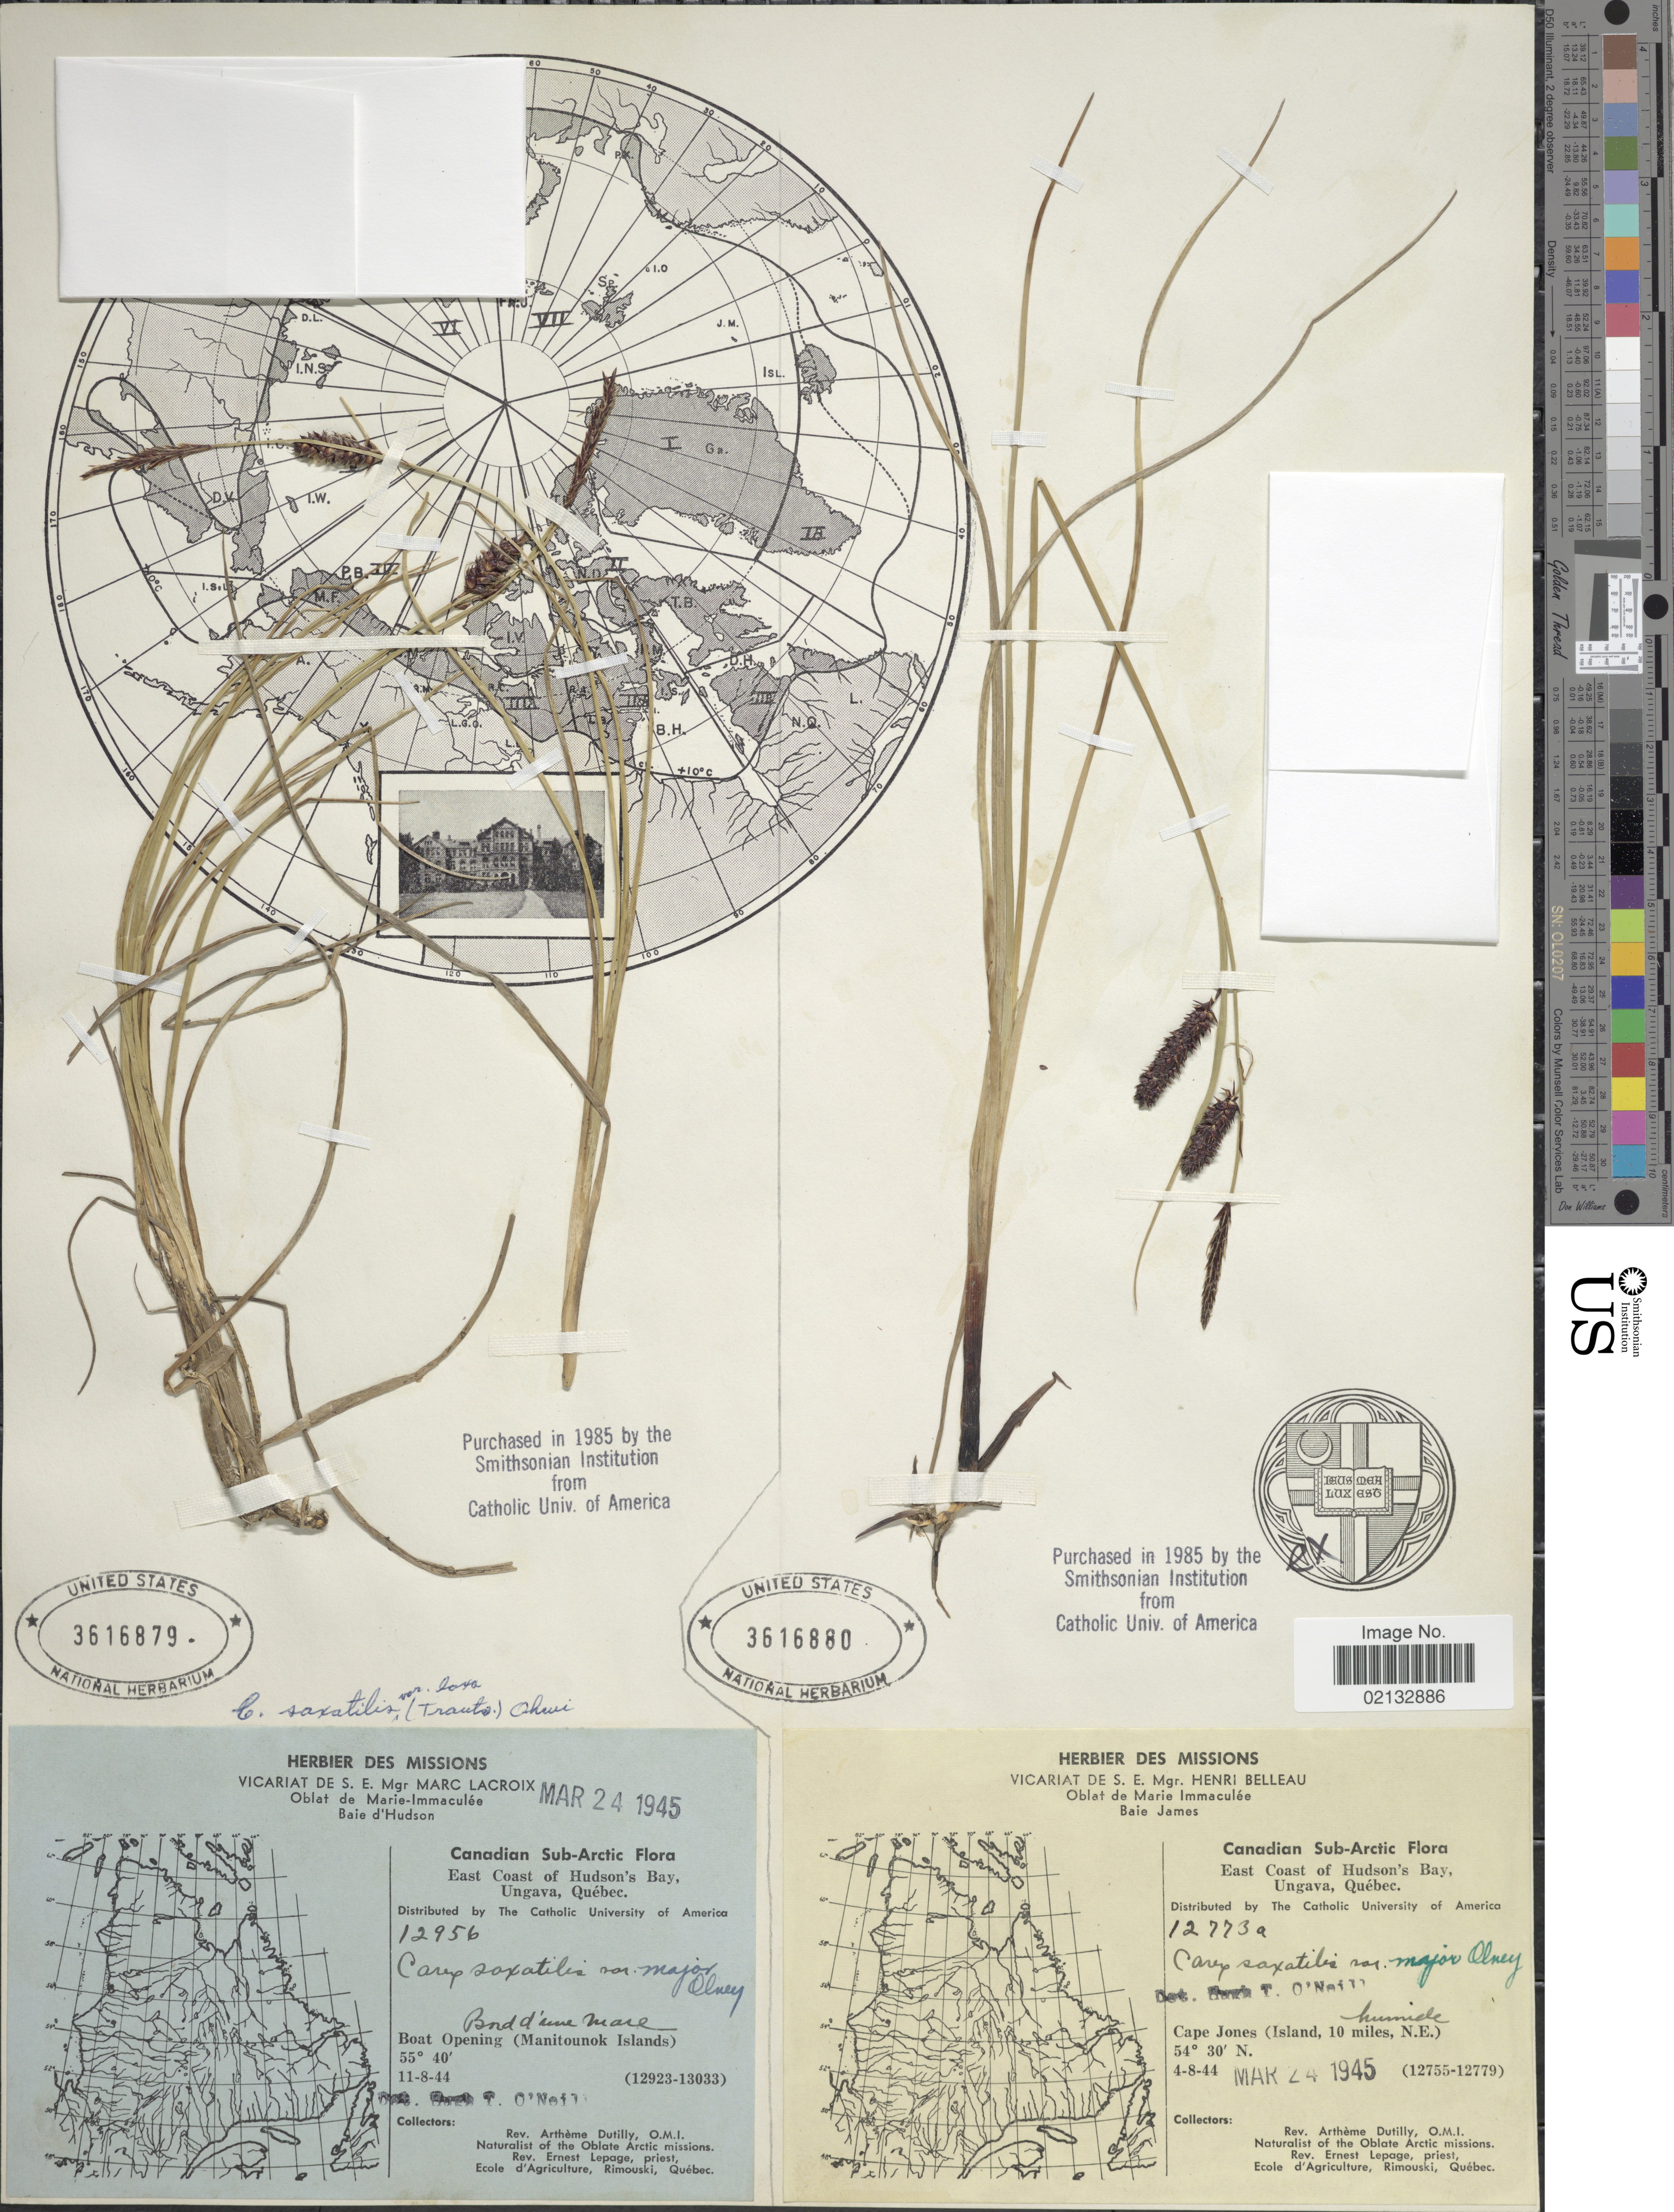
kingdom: Plantae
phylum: Tracheophyta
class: Liliopsida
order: Poales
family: Cyperaceae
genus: Carex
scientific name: Carex saxatilis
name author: L.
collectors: A. Dutilly & E. Lepage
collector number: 12956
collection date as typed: Transcribed d/m/y: 11/8/44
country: Canada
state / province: Quebec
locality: Canadian Sub-Arctic. East Coast of Hudson's Bay, Ungava, Quebec. Boat Opening (Manitounok Islands)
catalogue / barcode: US 3616879